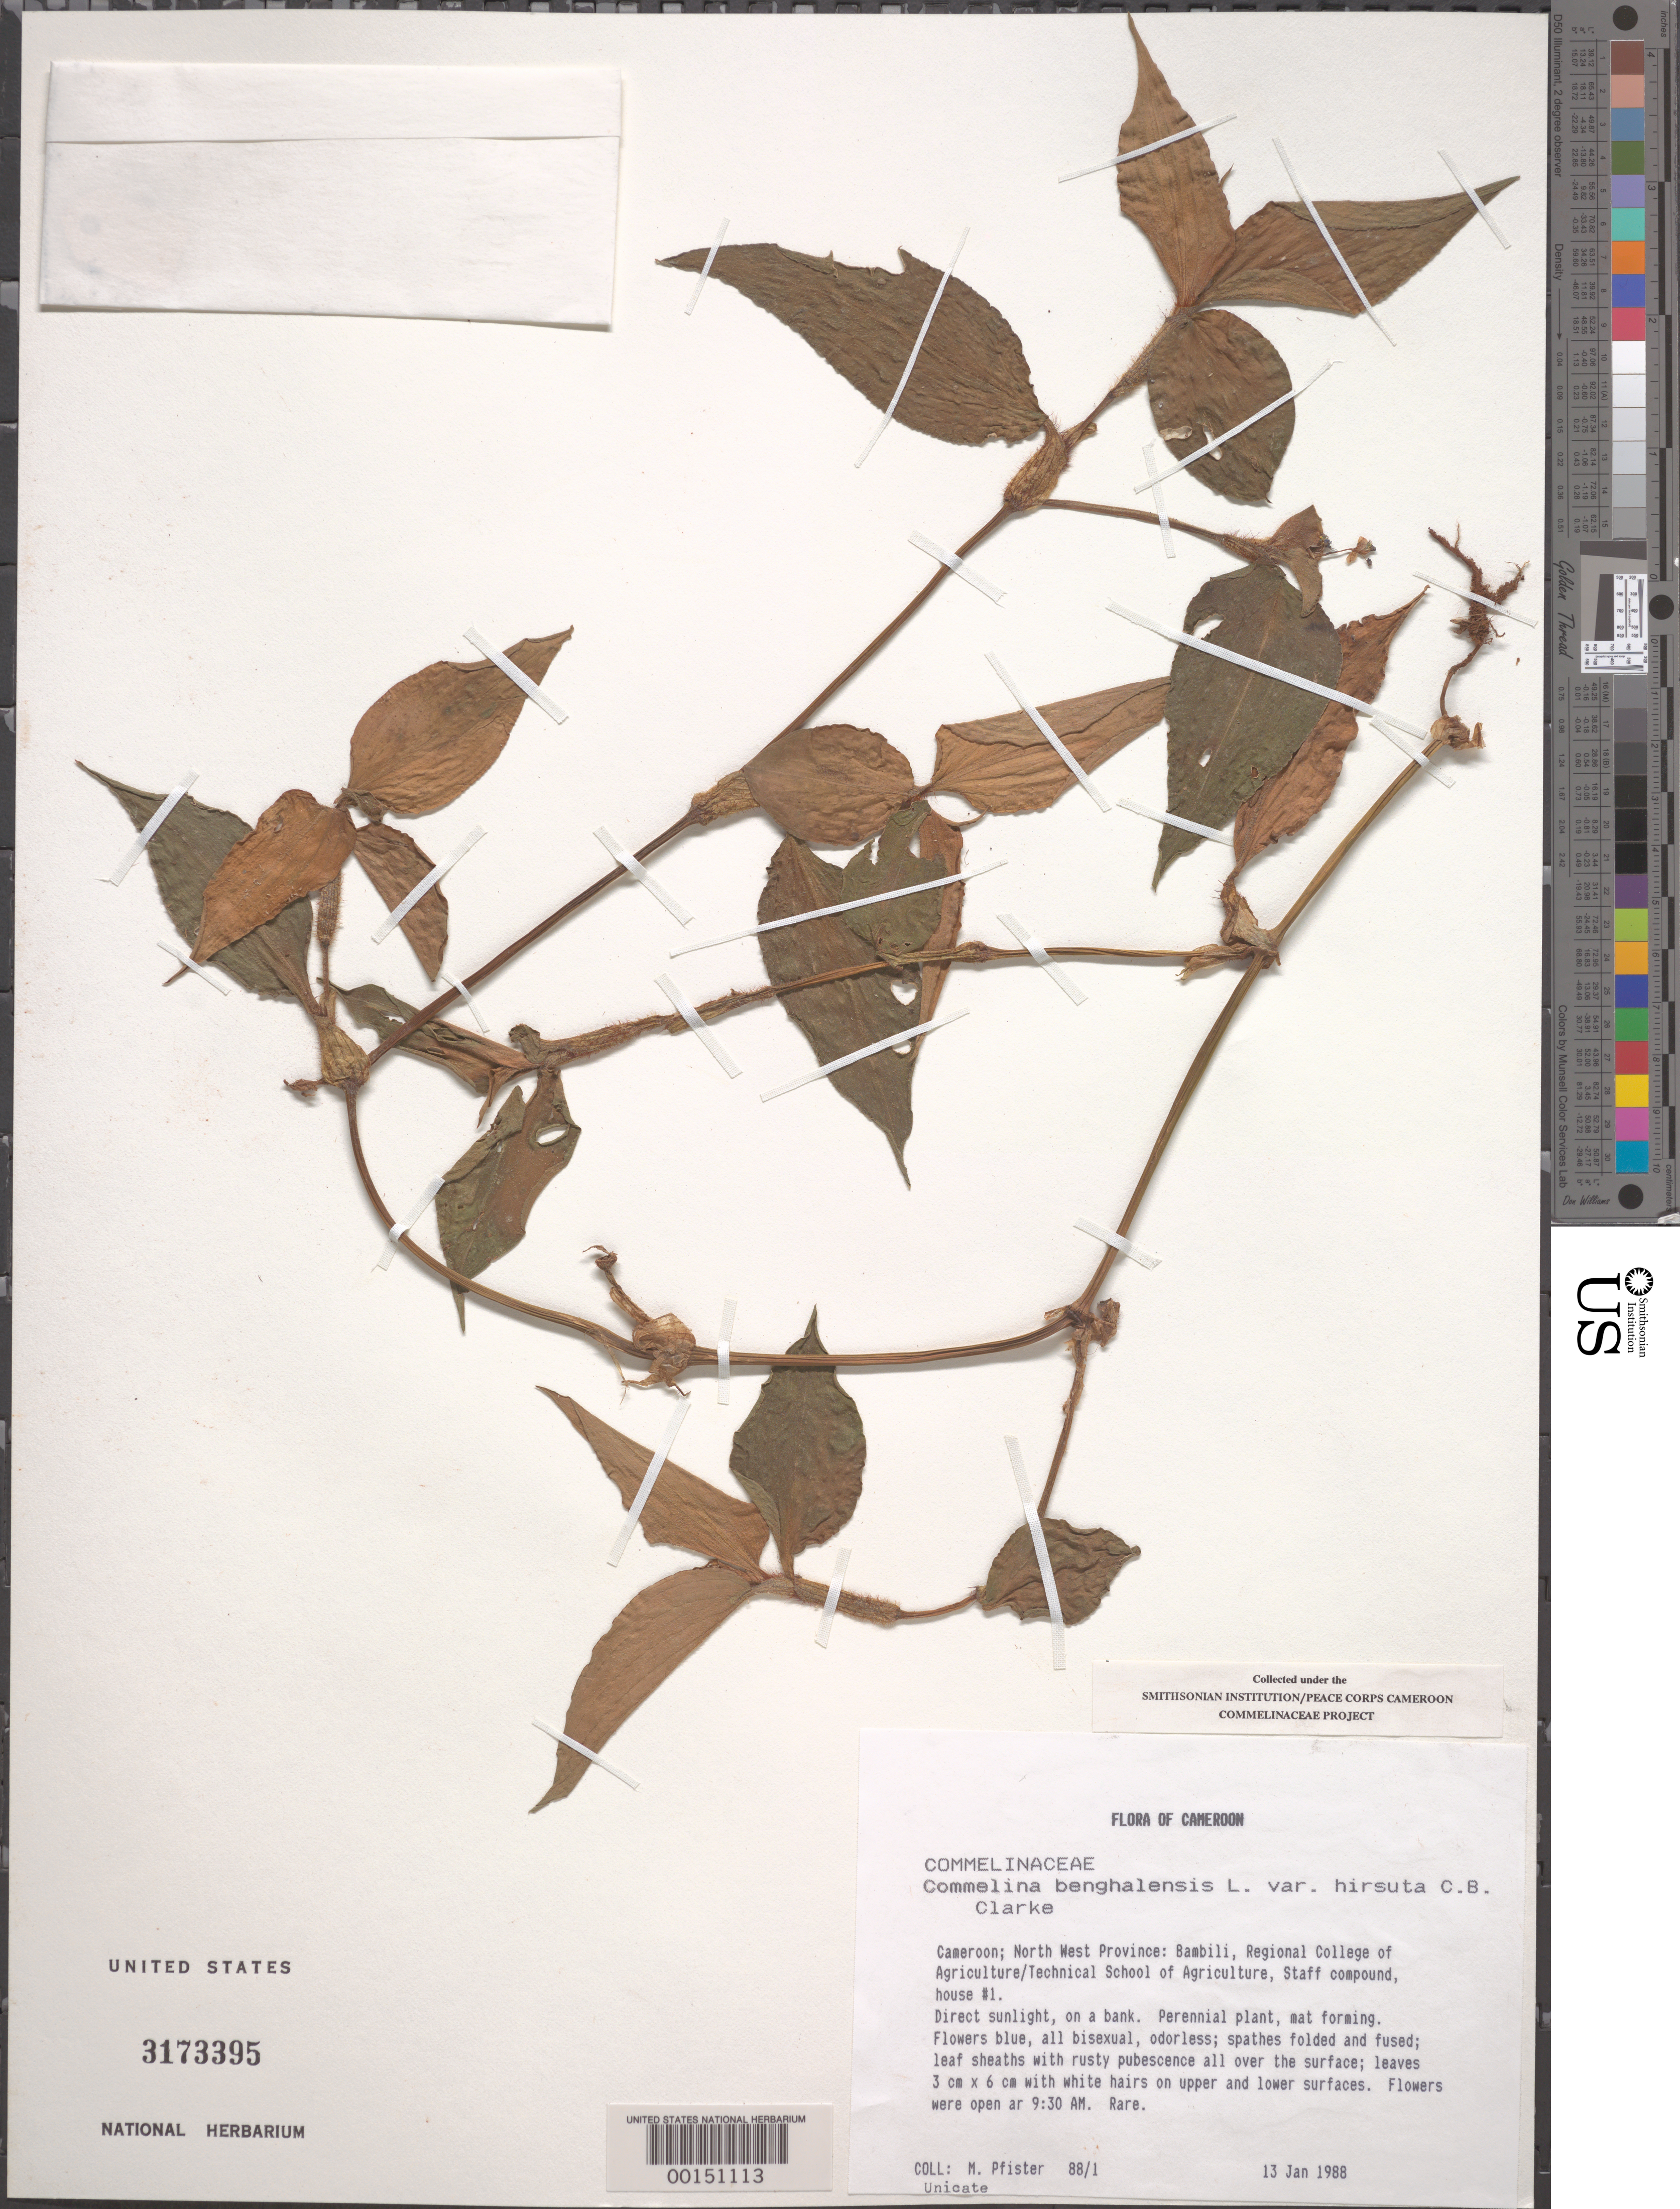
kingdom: Plantae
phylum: Tracheophyta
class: Liliopsida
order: Commelinales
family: Commelinaceae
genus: Commelina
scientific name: Commelina benghalensis var. hirsuta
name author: C.B. Clarke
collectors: M. Pfister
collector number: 88/1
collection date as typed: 13 Jan 1988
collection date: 1988-01-13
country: Cameroon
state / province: Nord-ouest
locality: Bambili, regional college of agriculture/technical school of agriculture, staff compound, house #1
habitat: Bank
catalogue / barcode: US 3173395